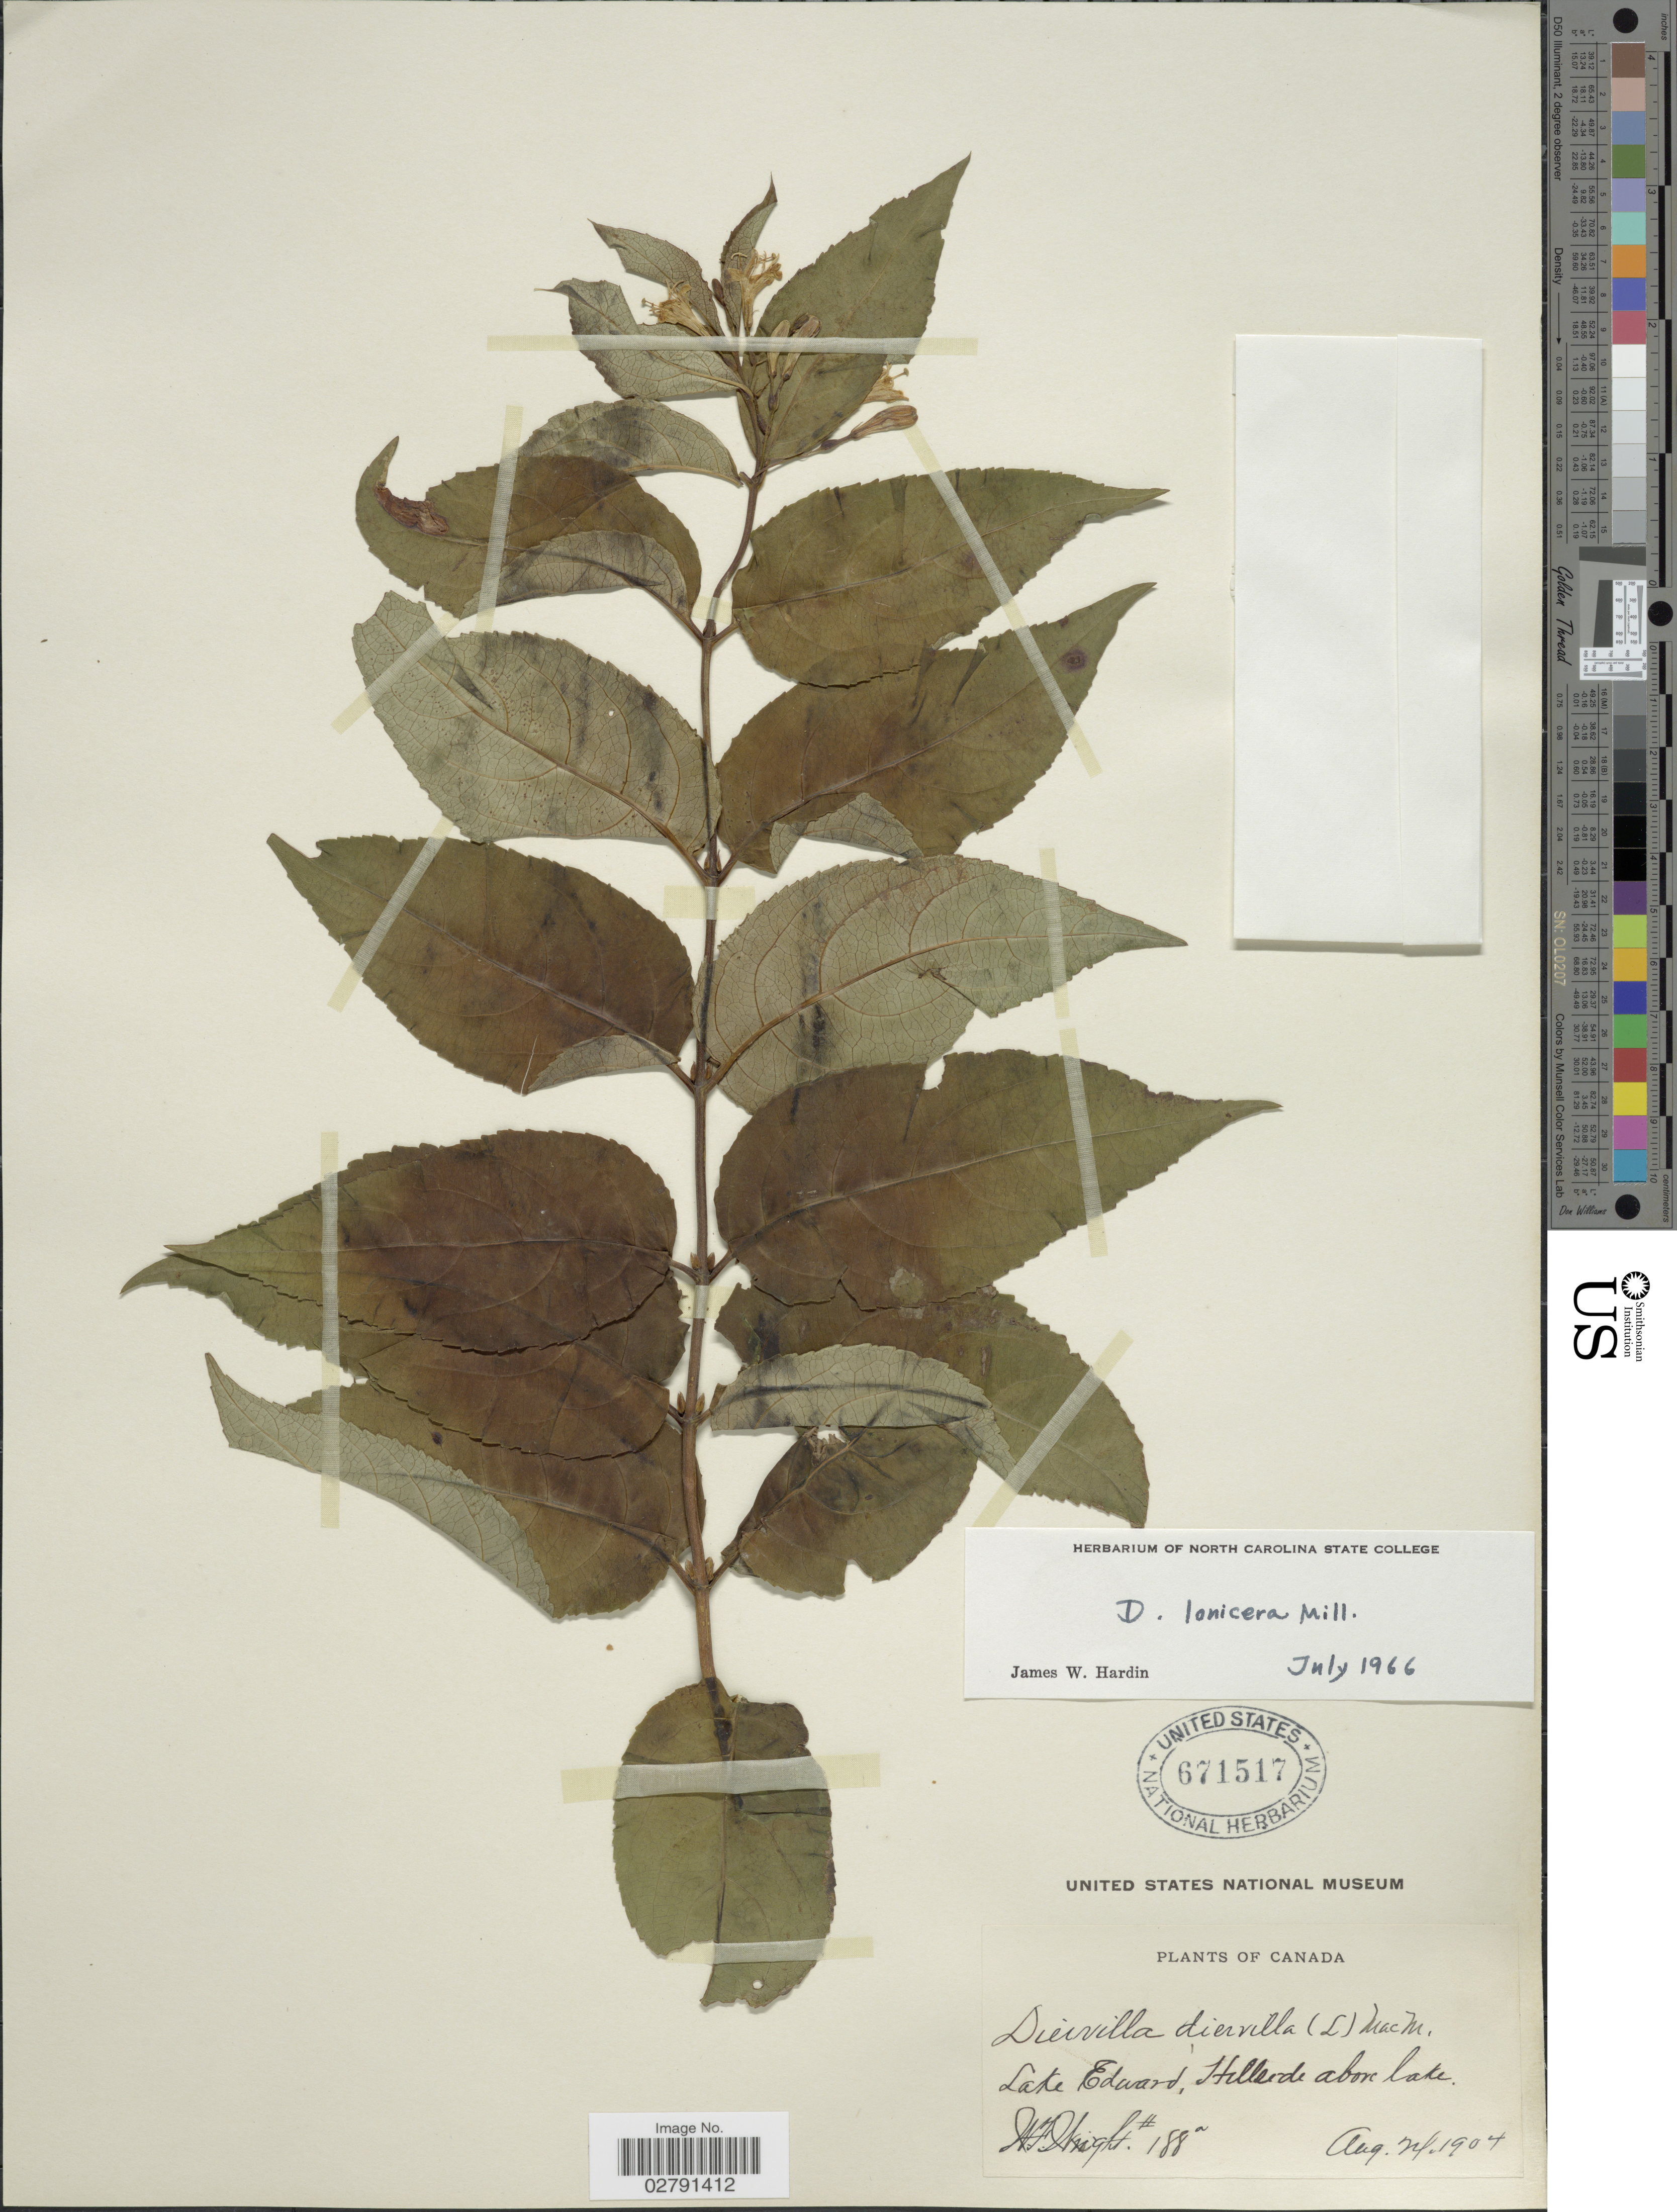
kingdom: Plantae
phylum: Tracheophyta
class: Magnoliopsida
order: Dipsacales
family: Caprifoliaceae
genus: Diervilla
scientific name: Diervilla lonicera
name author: Mill.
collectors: W. F. Wright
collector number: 188a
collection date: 1904-08-24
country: Canada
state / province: Quebec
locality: Lake Eduard, Hillside above lake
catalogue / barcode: US 671517